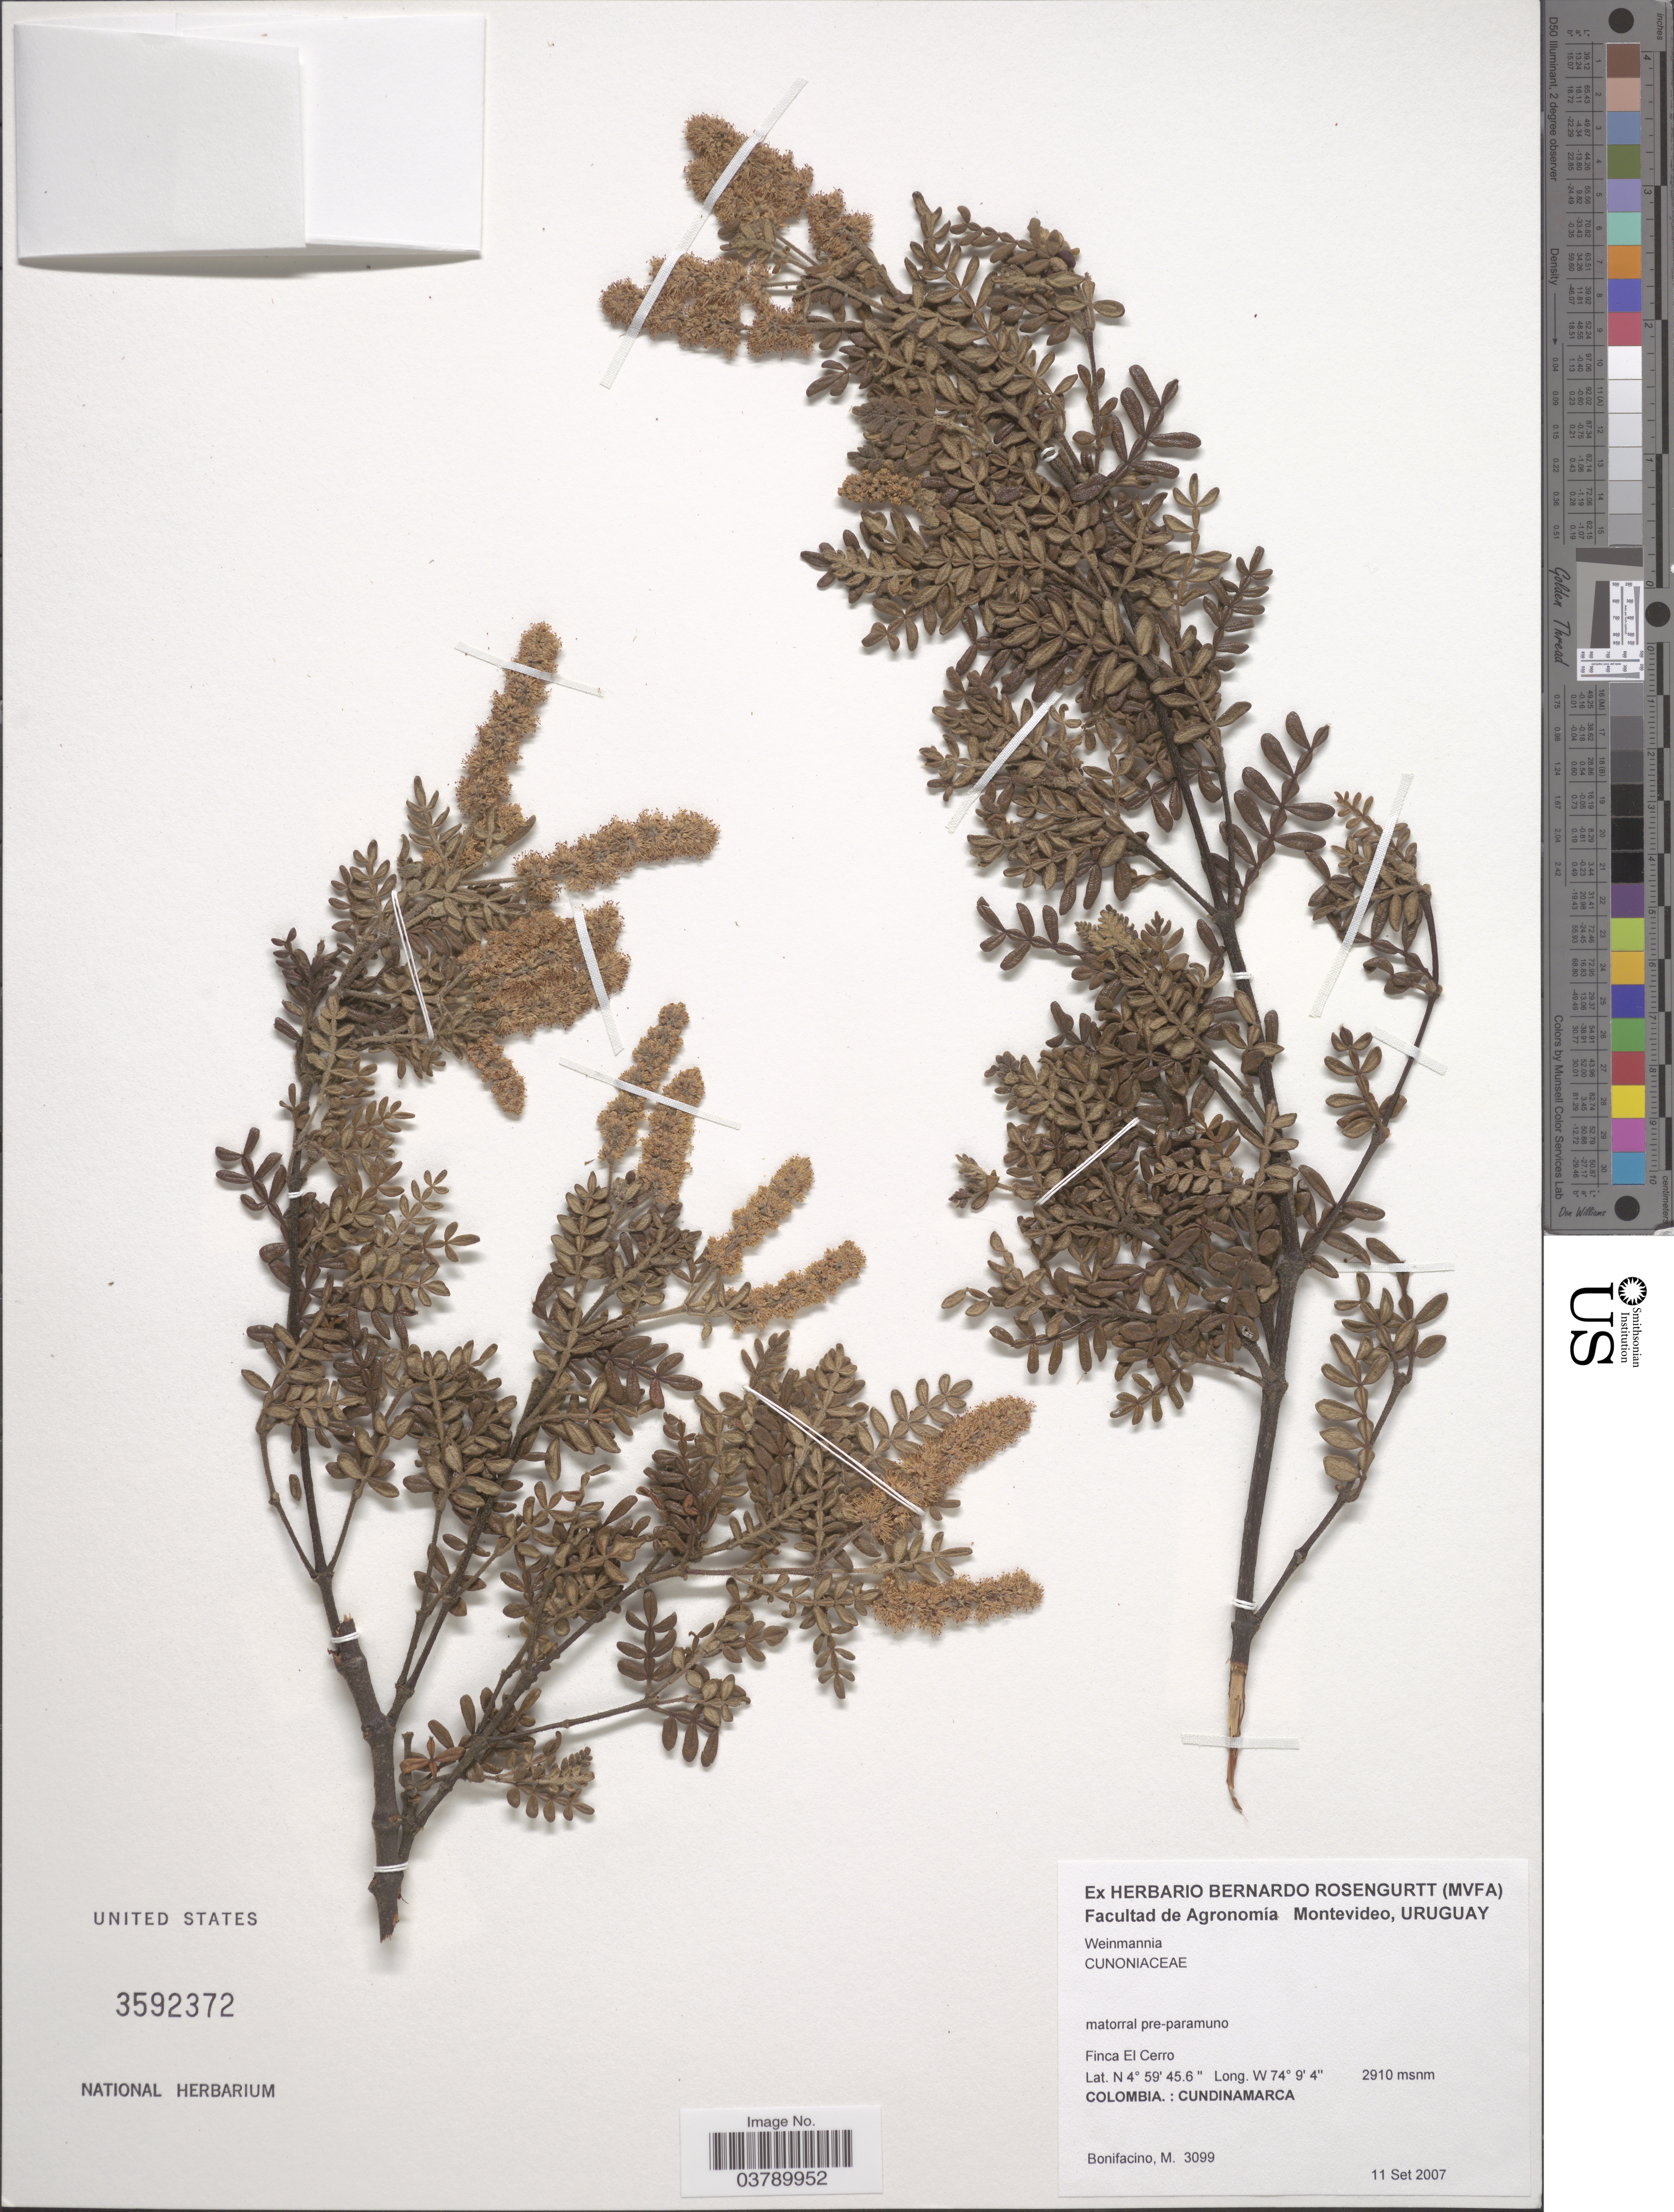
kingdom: Plantae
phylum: Tracheophyta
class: Magnoliopsida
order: Oxalidales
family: Cunoniaceae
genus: Weinmannia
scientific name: Weinmannia sp.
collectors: M. Bonifacino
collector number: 3099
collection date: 2007-09-11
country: Colombia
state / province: Cundinamarca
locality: Finca El Cerro.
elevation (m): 2910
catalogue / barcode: US 3592372